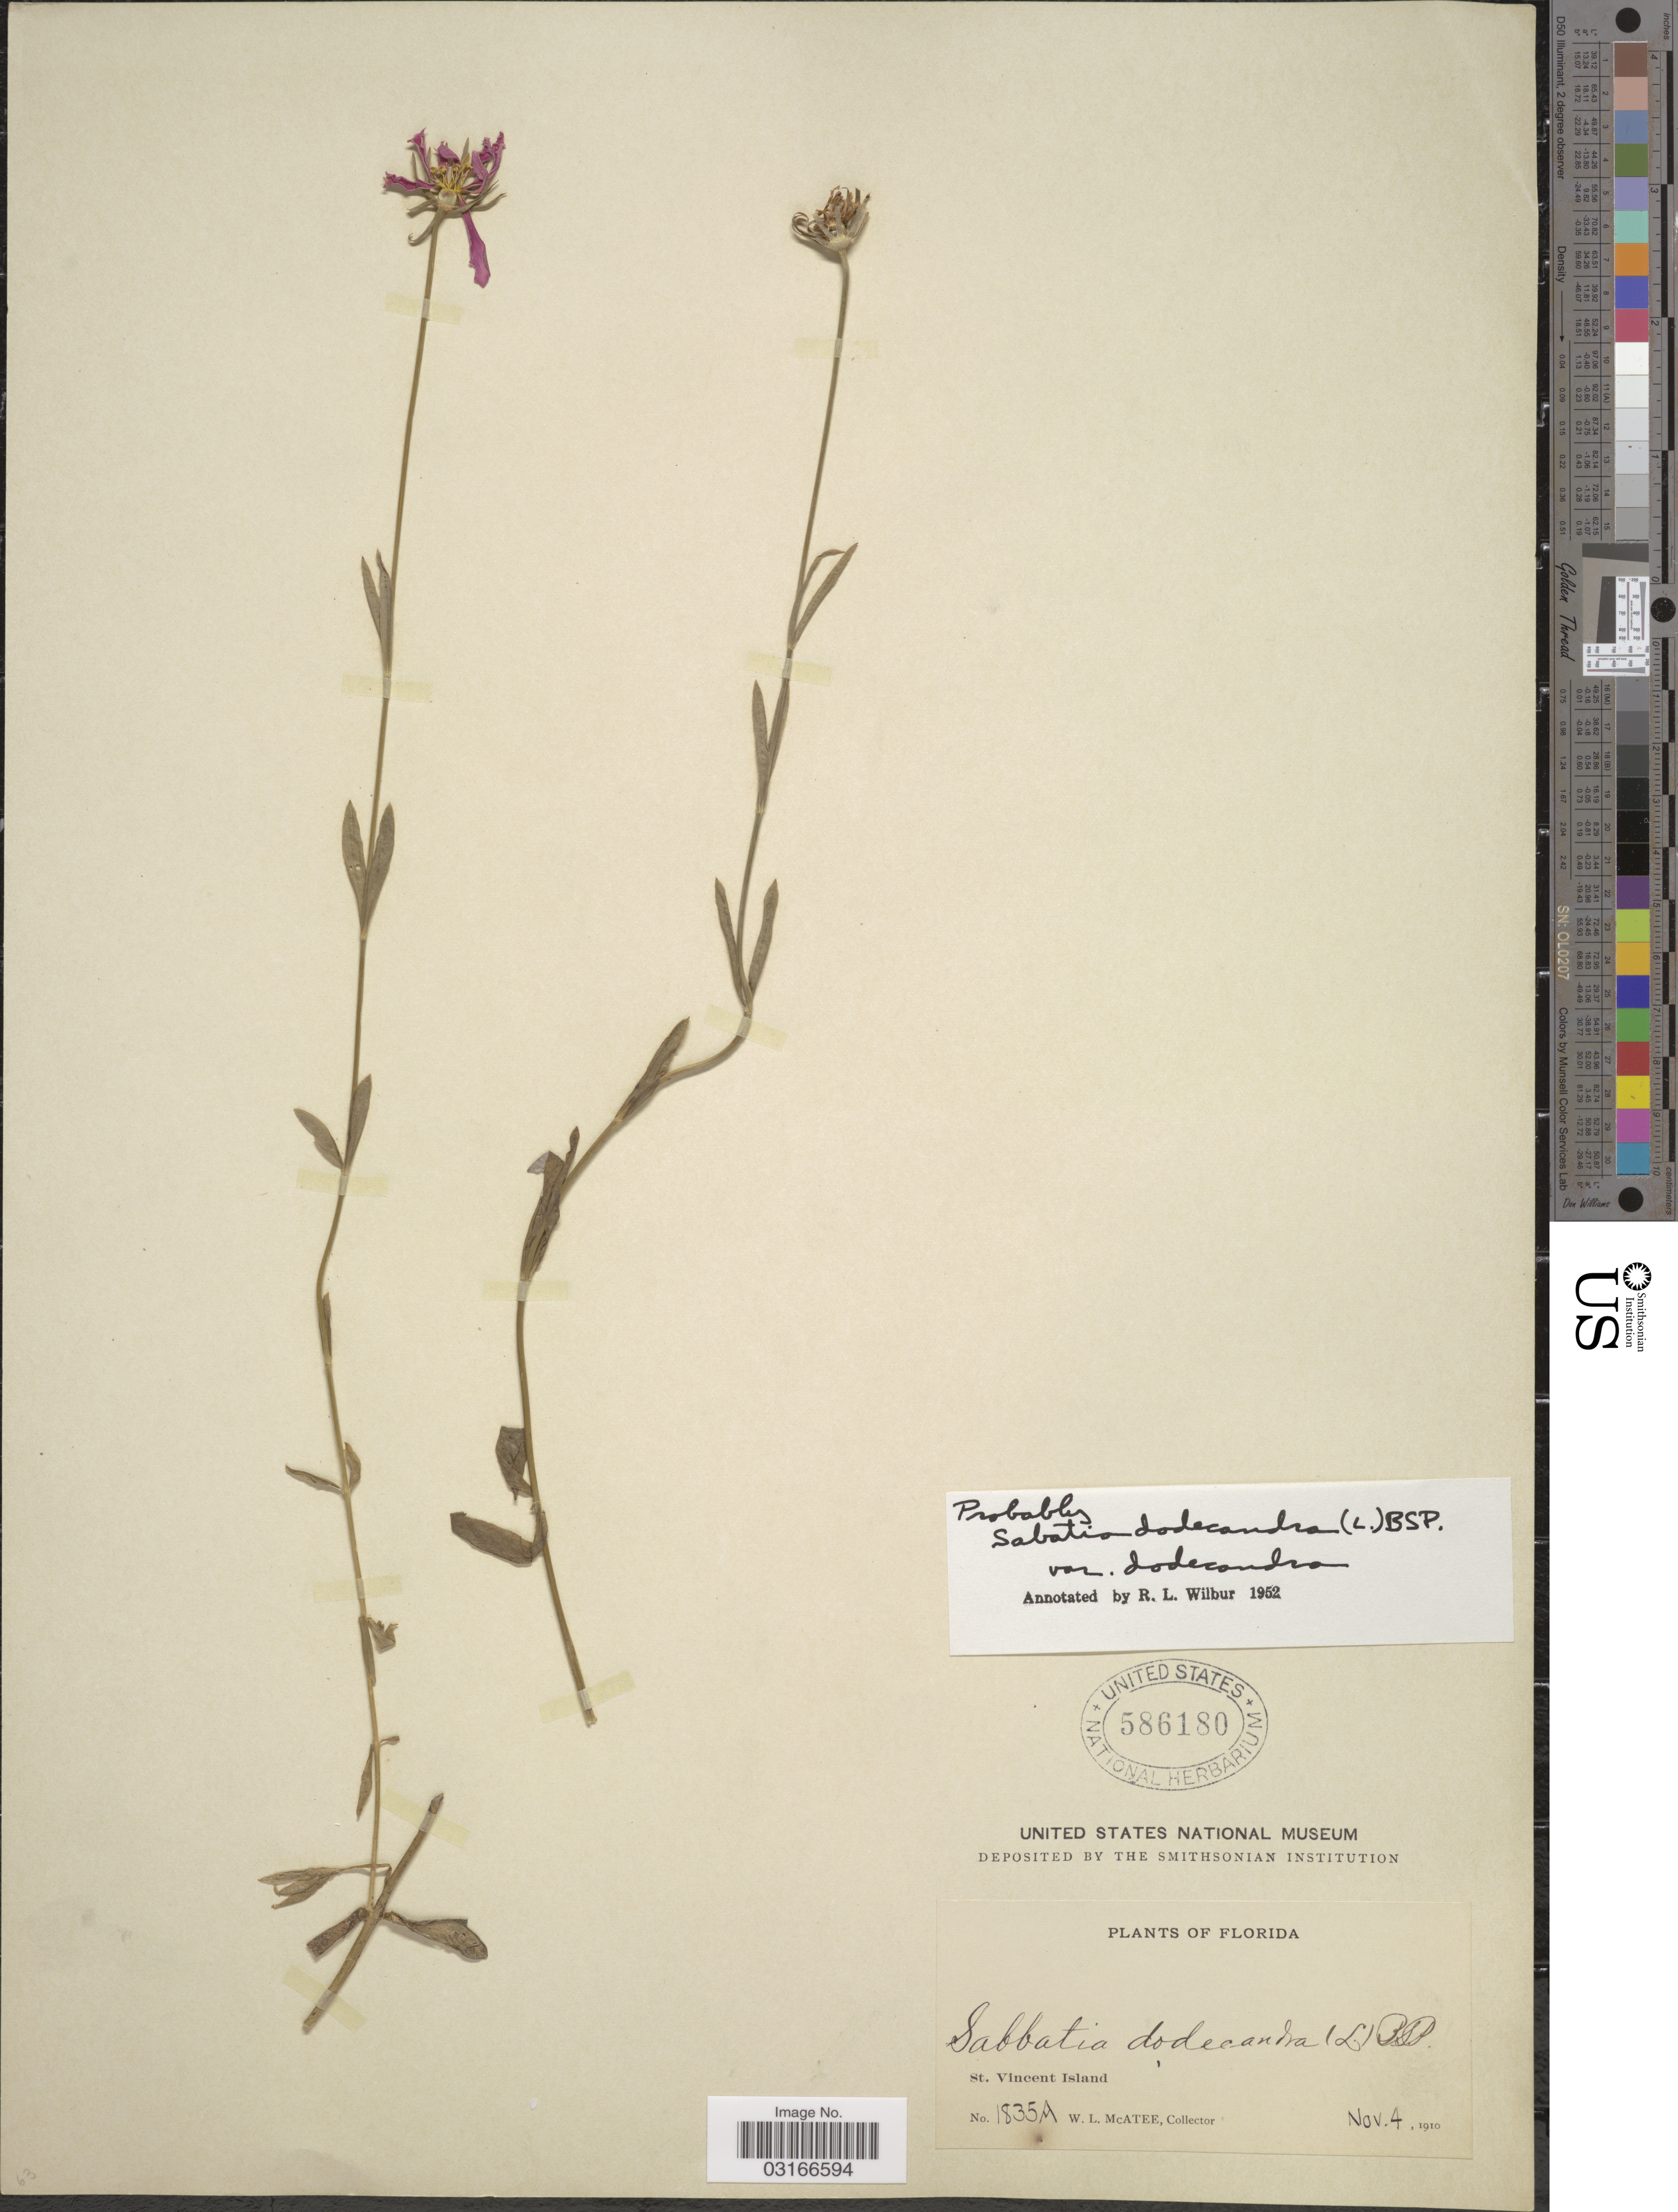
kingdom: Plantae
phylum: Tracheophyta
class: Magnoliopsida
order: Gentianales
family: Gentianaceae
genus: Sabatia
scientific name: Sabatia dodecandra var. dodecandra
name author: (L.) Britton et al.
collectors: W. McAtee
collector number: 1835A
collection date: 1910-11-04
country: United States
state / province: Florida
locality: St. Vincent Island.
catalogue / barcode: US 586180